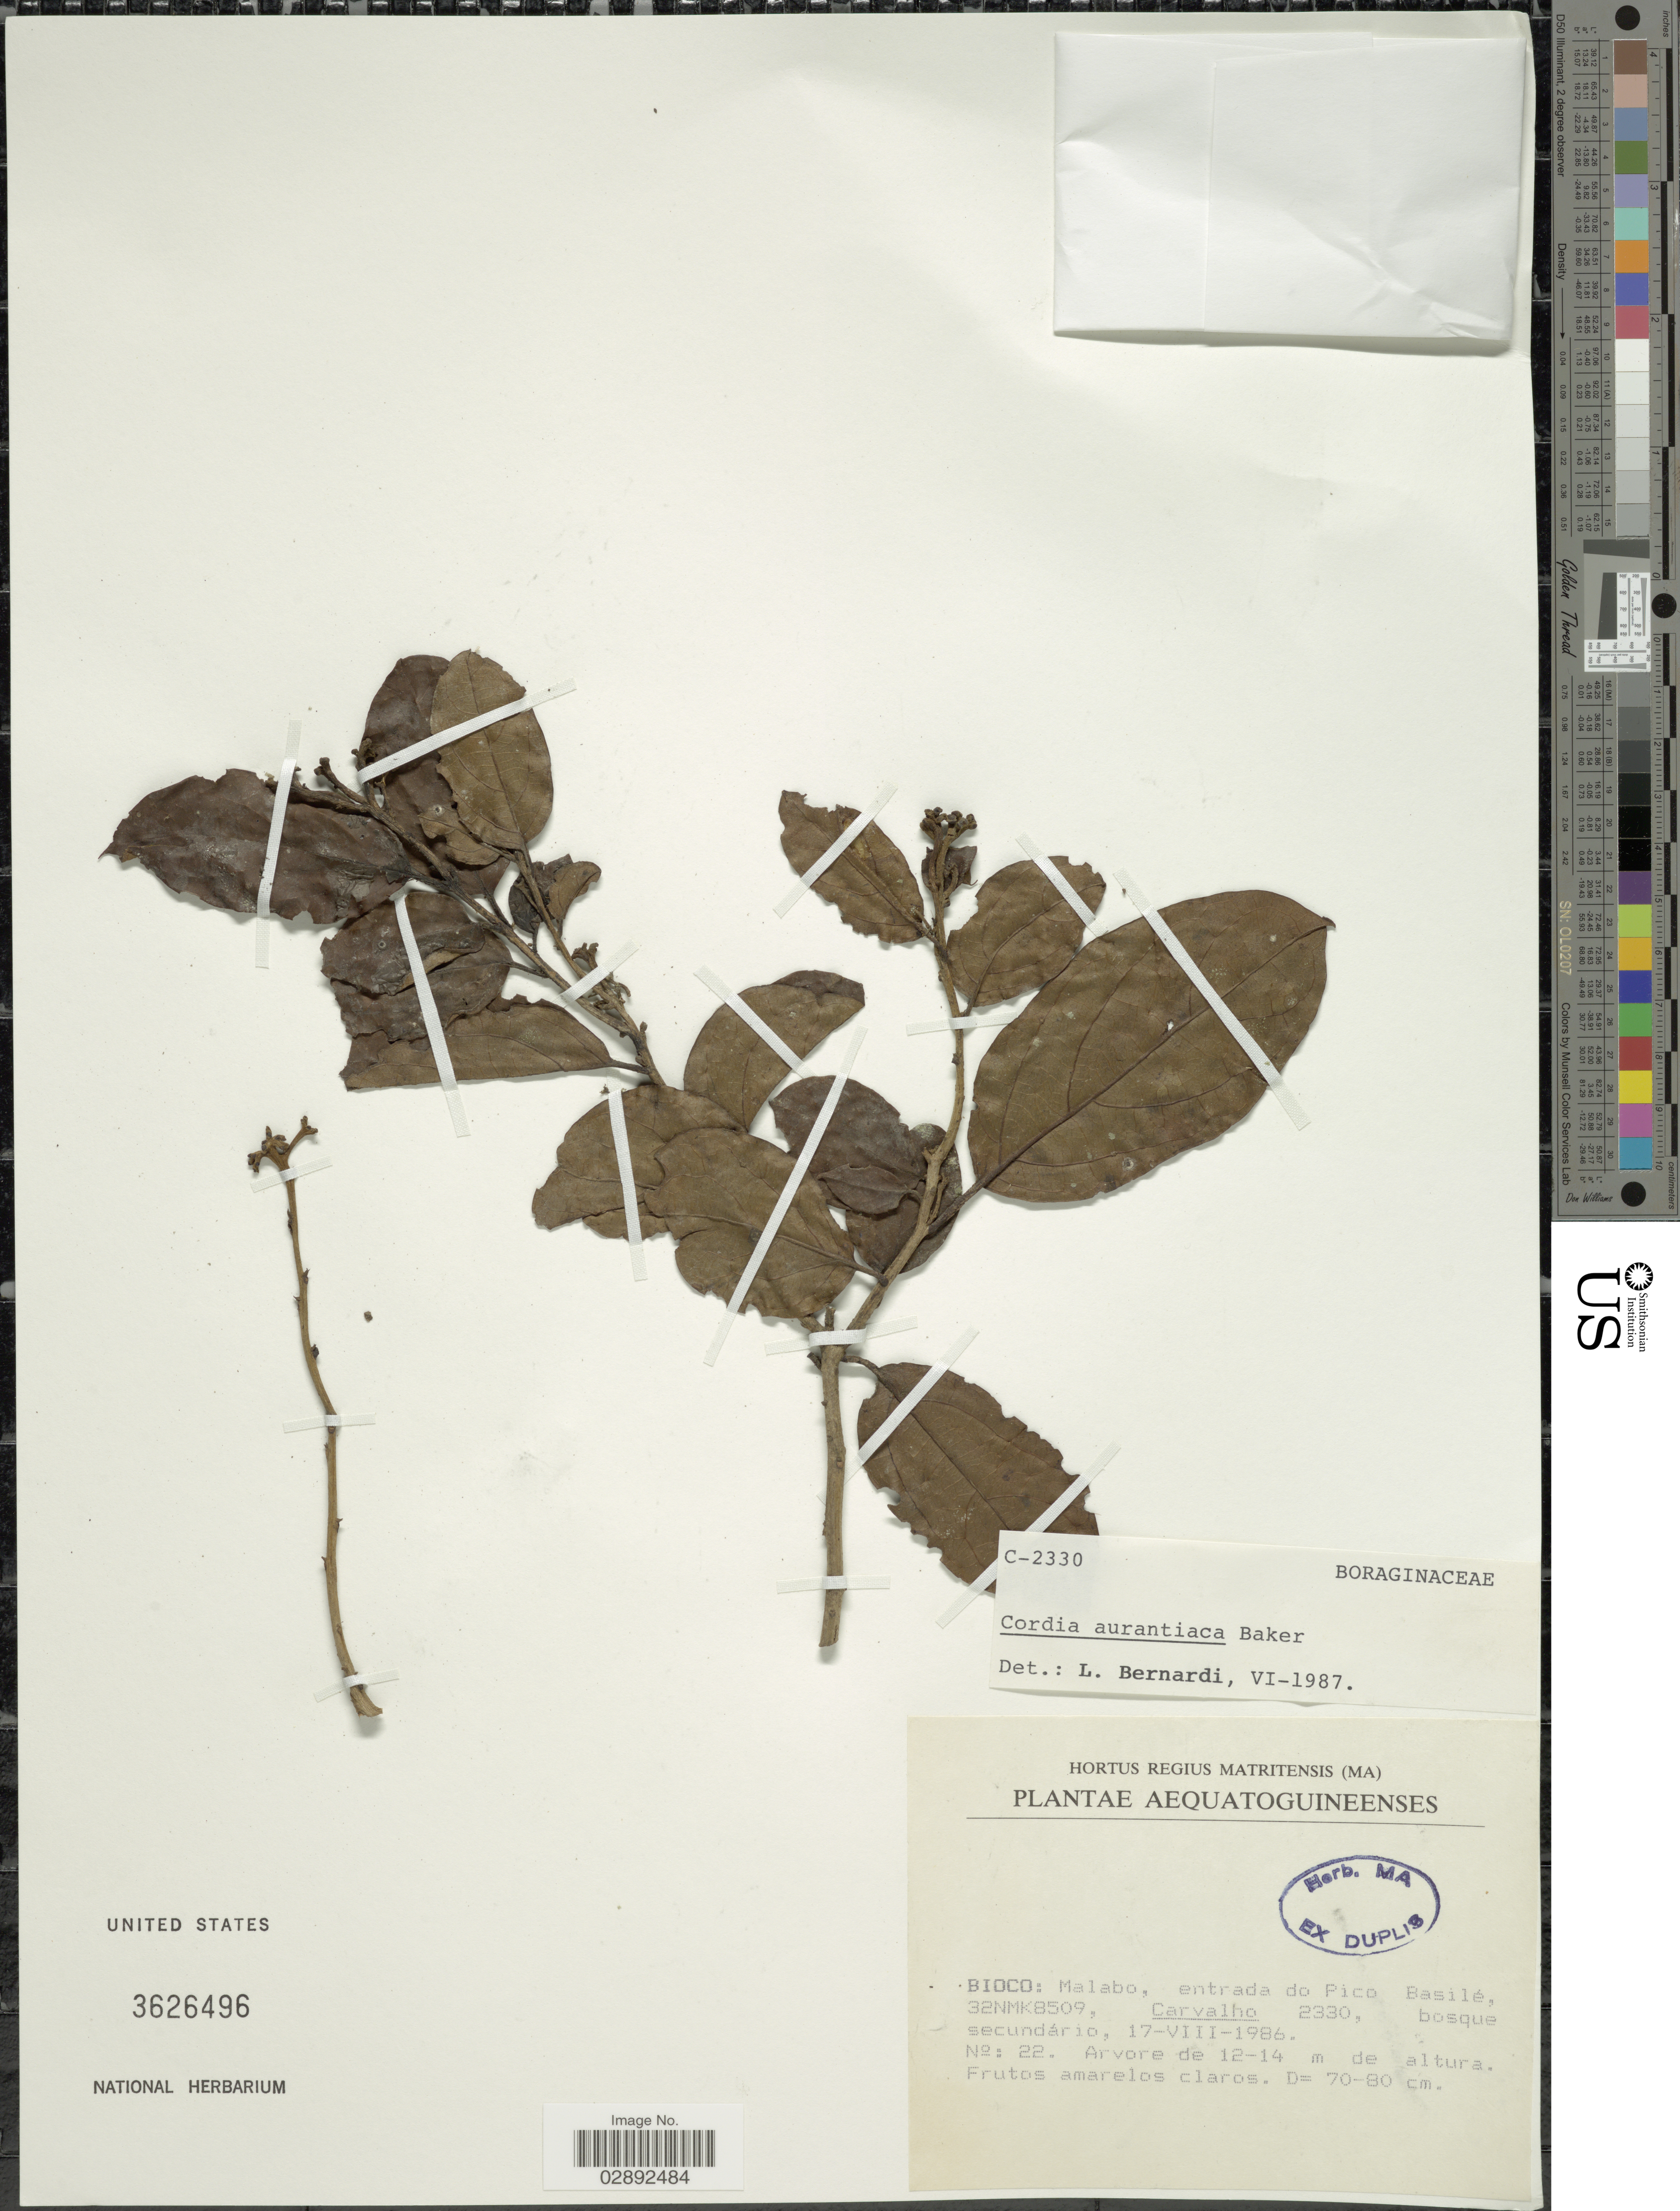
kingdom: Plantae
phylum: Tracheophyta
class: Magnoliopsida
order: Boraginales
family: Cordiaceae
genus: Cordia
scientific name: Cordia aurantiaca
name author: Baker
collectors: Carvalho, --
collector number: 2330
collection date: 1986-08-17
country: Equatorial Guinea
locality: Aequatoguineenses. Bioco: Malabo, entrada do Pico Basilé, 32NMK8509.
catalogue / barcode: US 3626496